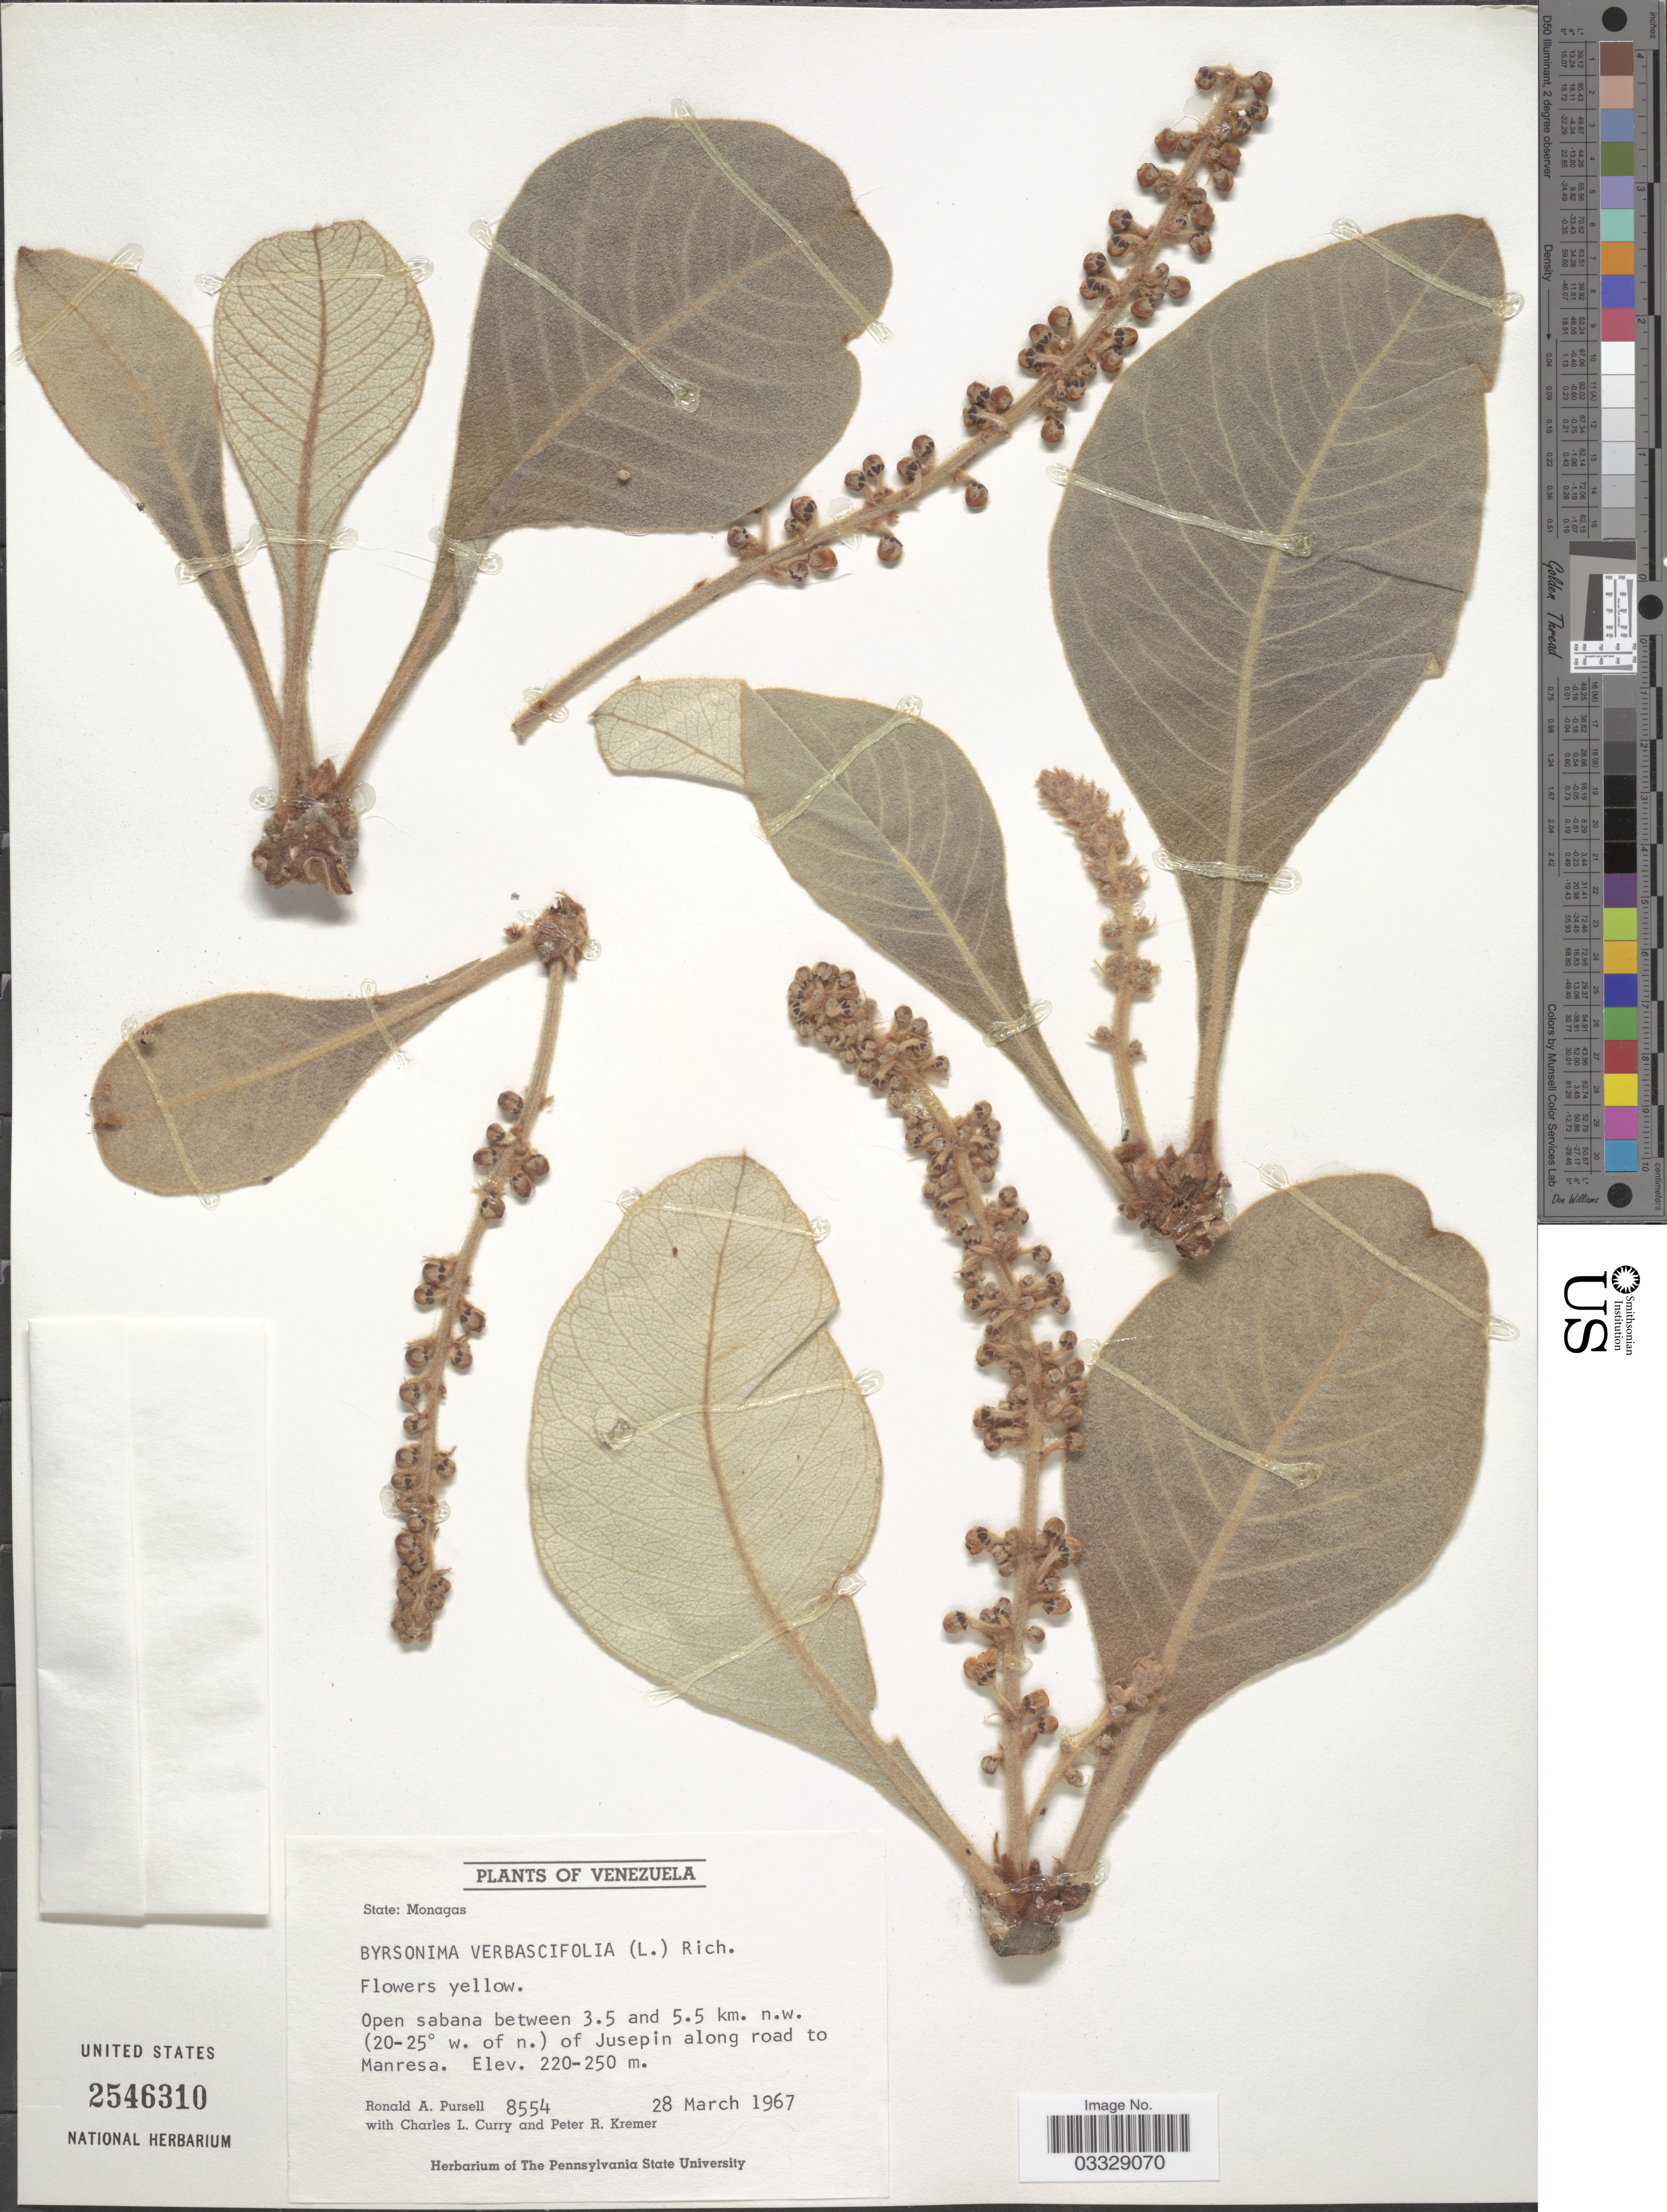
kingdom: Plantae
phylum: Tracheophyta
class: Magnoliopsida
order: Malpighiales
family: Malpighiaceae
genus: Byrsonima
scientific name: Byrsonima verbascifolia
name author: (L.) DC.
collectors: R. A. Pursell, C. L. Curry & P. Kremer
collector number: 8554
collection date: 1967-03-28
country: Venezuela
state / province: Monagas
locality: Open sabana between 3.5 and 5.5 km. n.w. (20-25° w. of n.) of Jusepin along road to Manresa.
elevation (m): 220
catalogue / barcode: US 2546310